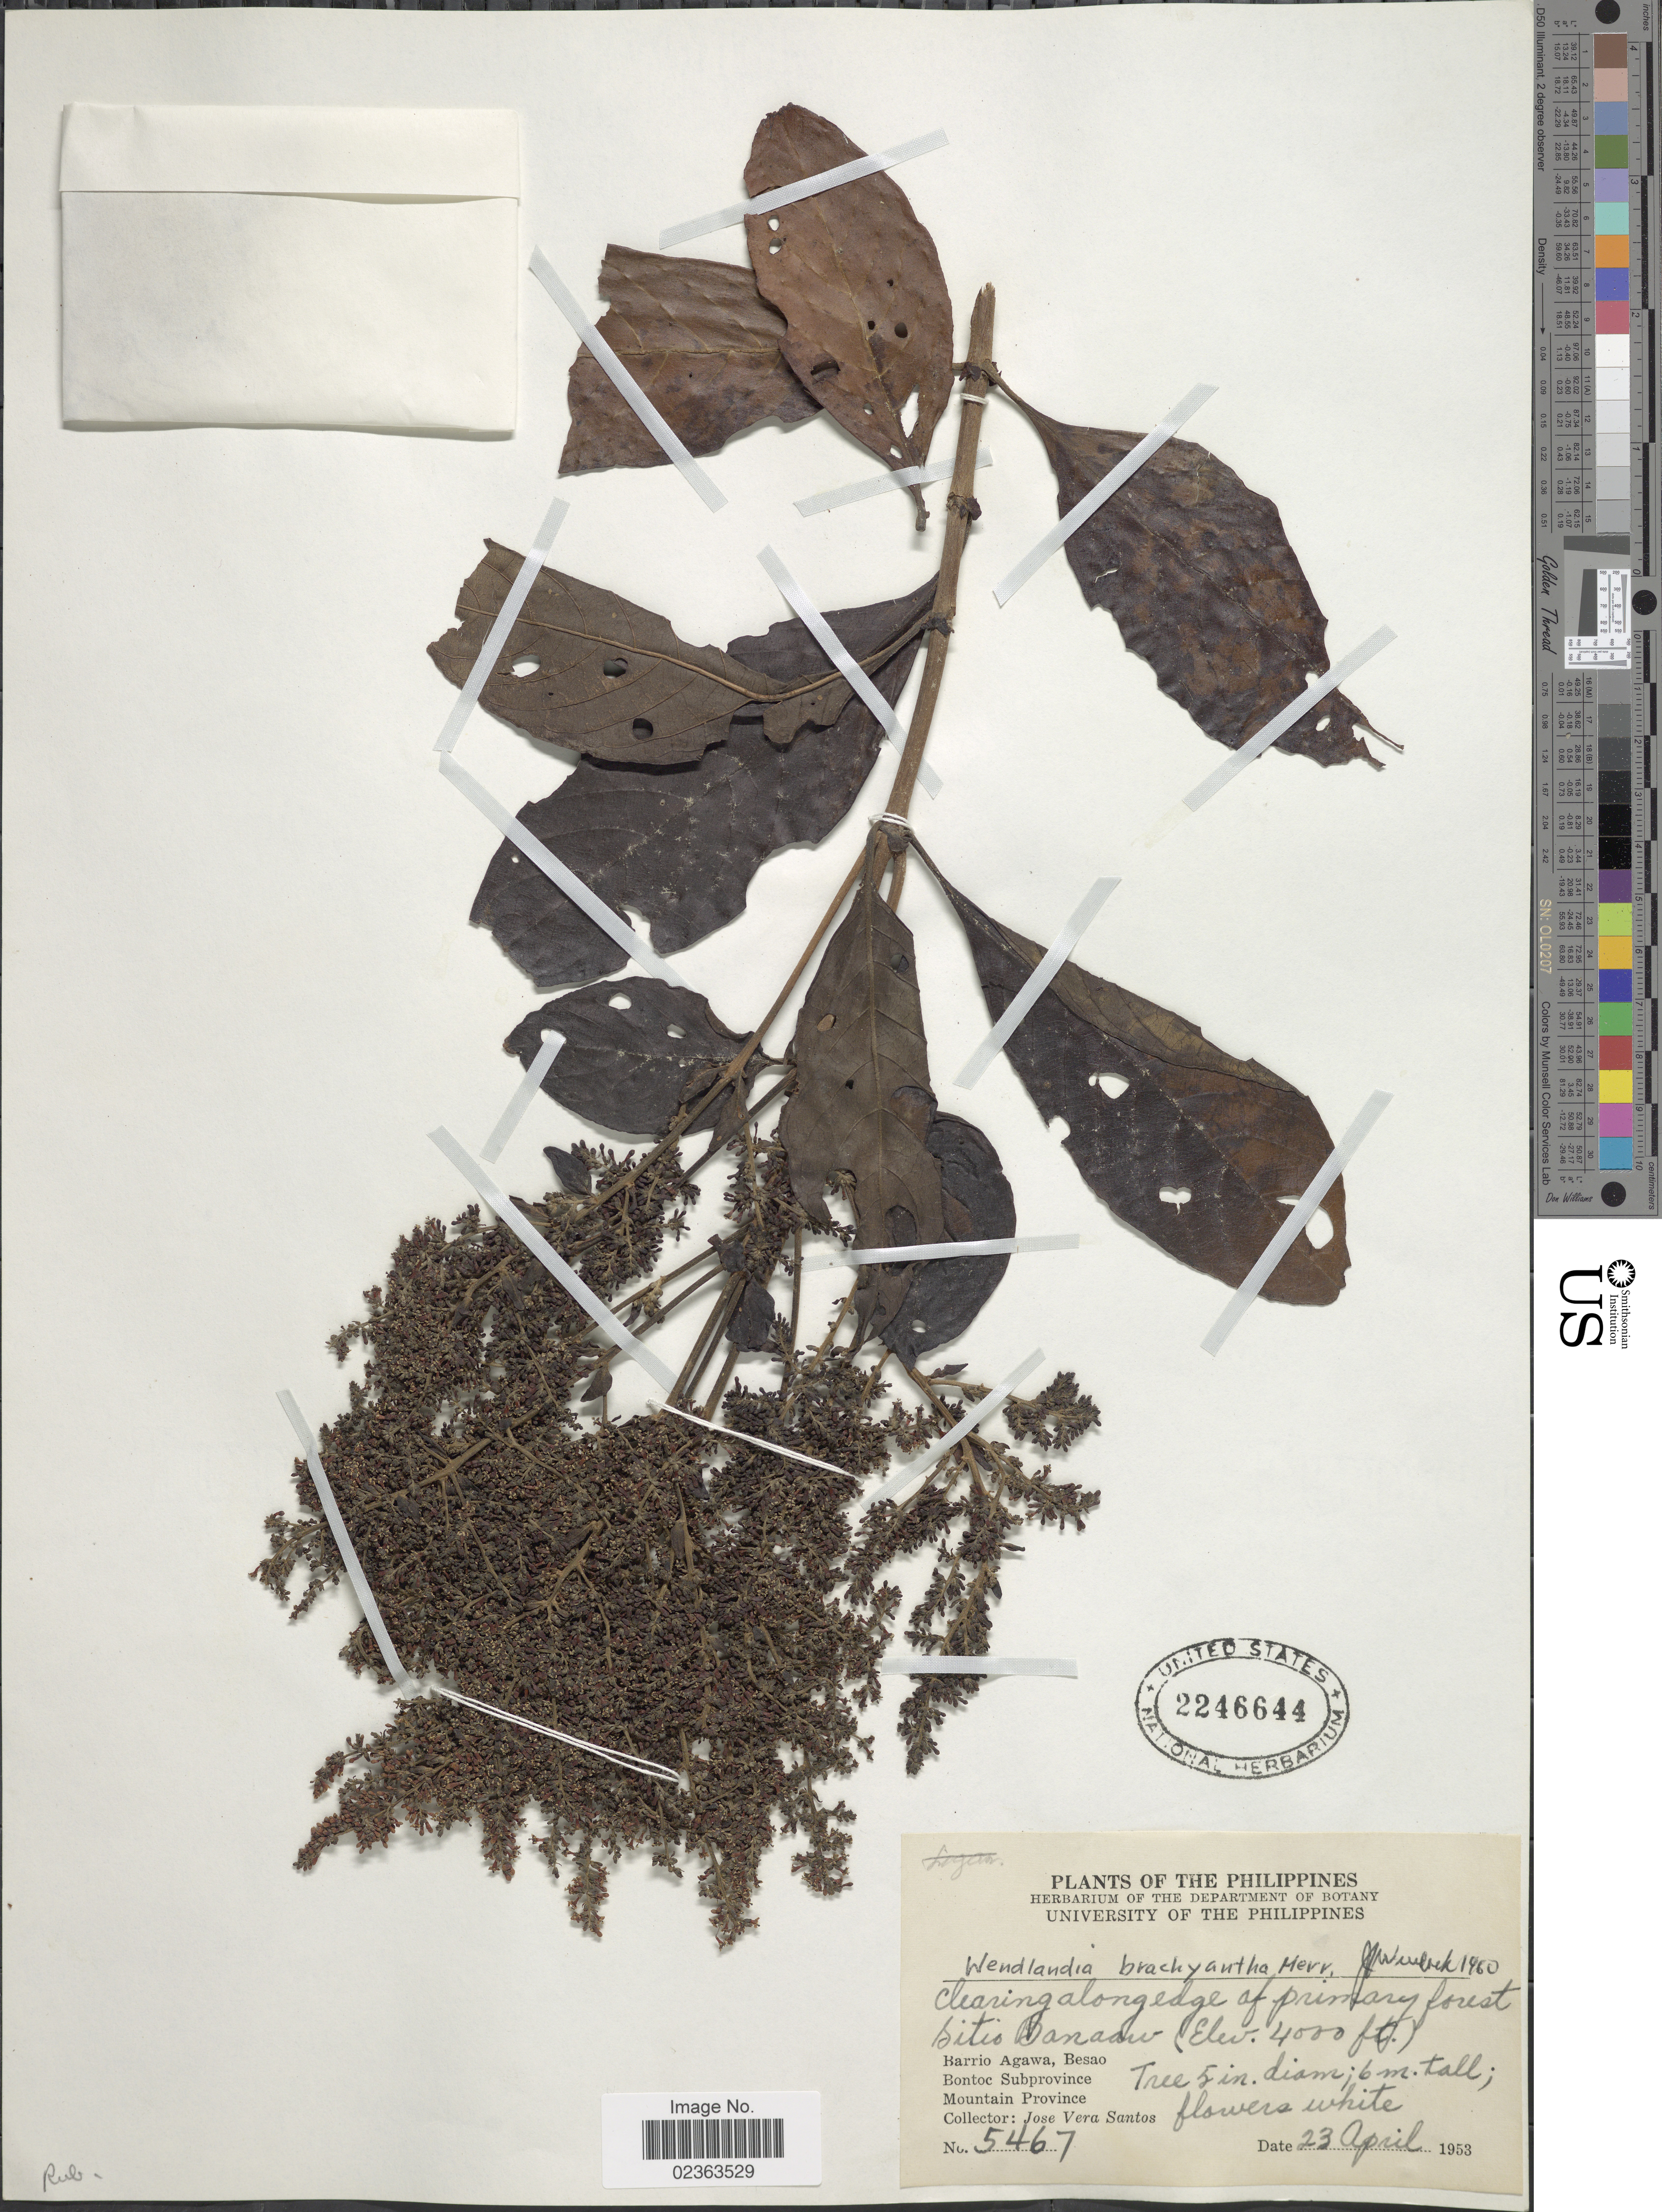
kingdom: Plantae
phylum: Tracheophyta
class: Magnoliopsida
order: Gentianales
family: Rubiaceae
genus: Wendlandia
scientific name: Wendlandia brachyantha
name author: Merr.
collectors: J. Santos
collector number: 5467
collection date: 1953-07-23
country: Philippines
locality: Alearing along edge of primary forest, Stio Banaau, Barrio Agawa, Besao, Bontoc Subprovince, Mountain Province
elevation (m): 1219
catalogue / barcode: US 2246644